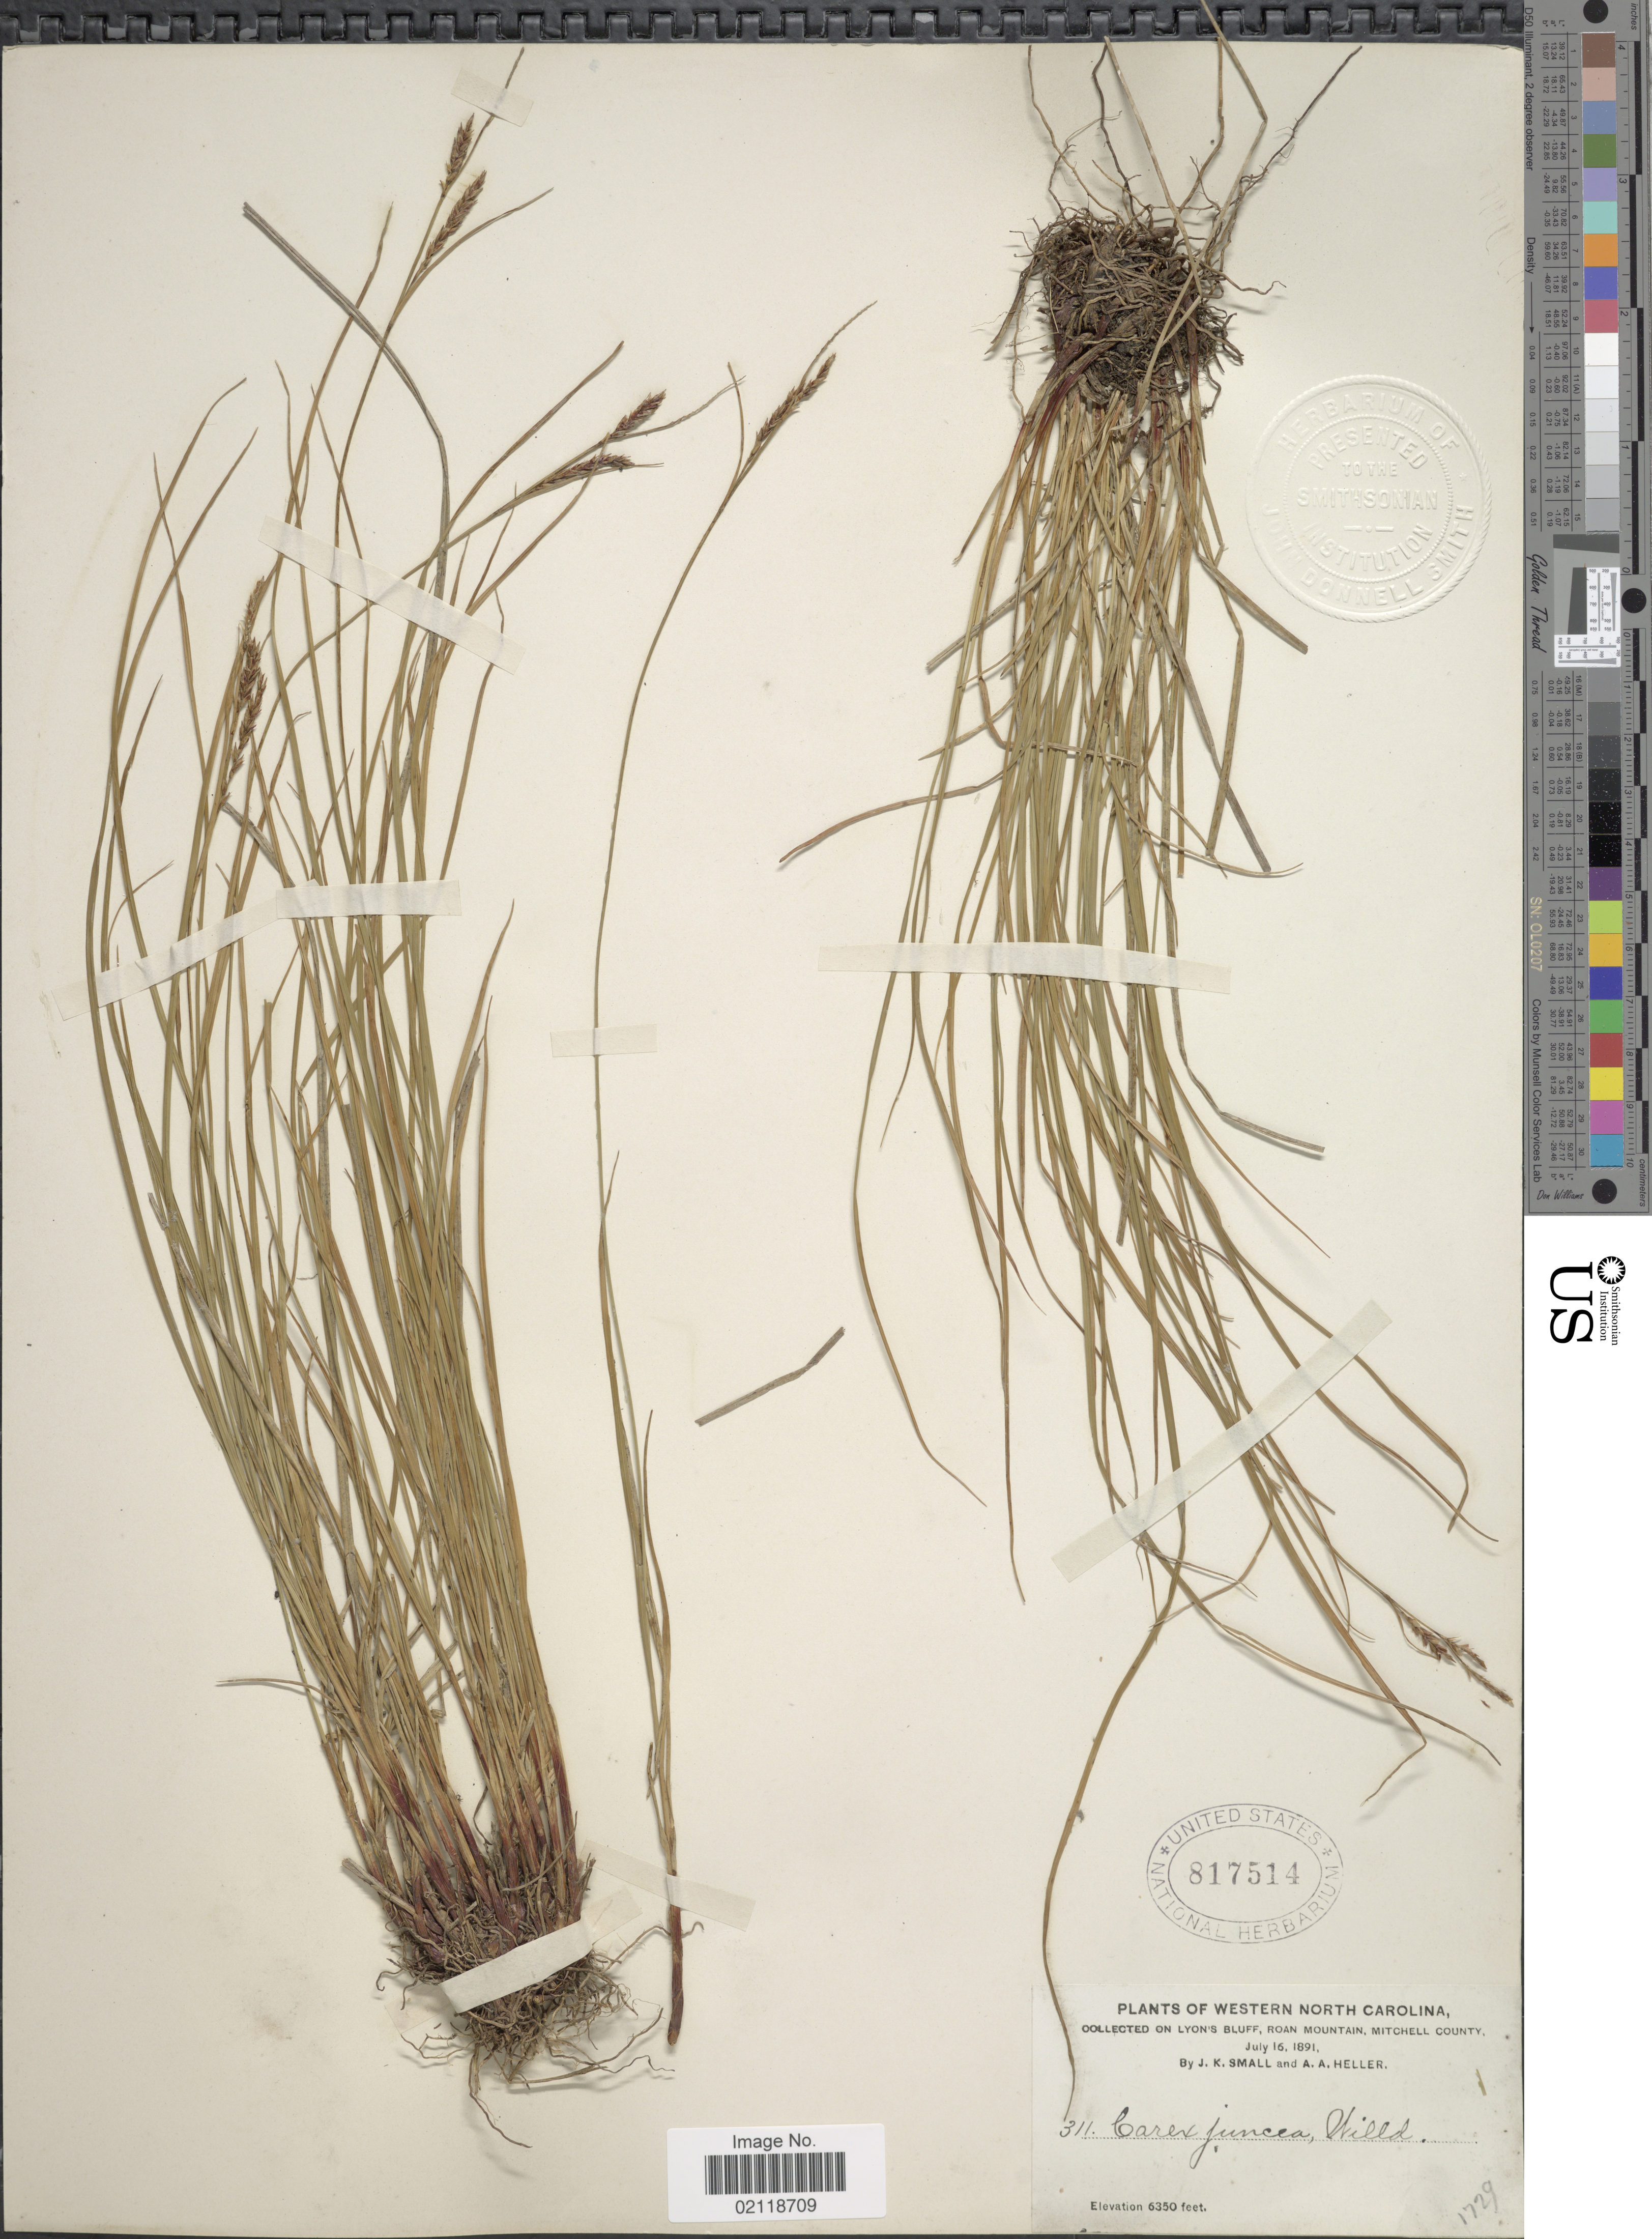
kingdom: Plantae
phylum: Tracheophyta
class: Liliopsida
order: Poales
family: Cyperaceae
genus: Carex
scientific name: Carex misera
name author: Buckley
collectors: J. K. Small & A. A. Heller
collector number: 311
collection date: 1891-07-16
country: United States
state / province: North Carolina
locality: Western North Carolina, on Lyon's Bluff, Roan Mountain, Mitchell County.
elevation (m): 1935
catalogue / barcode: US 817514